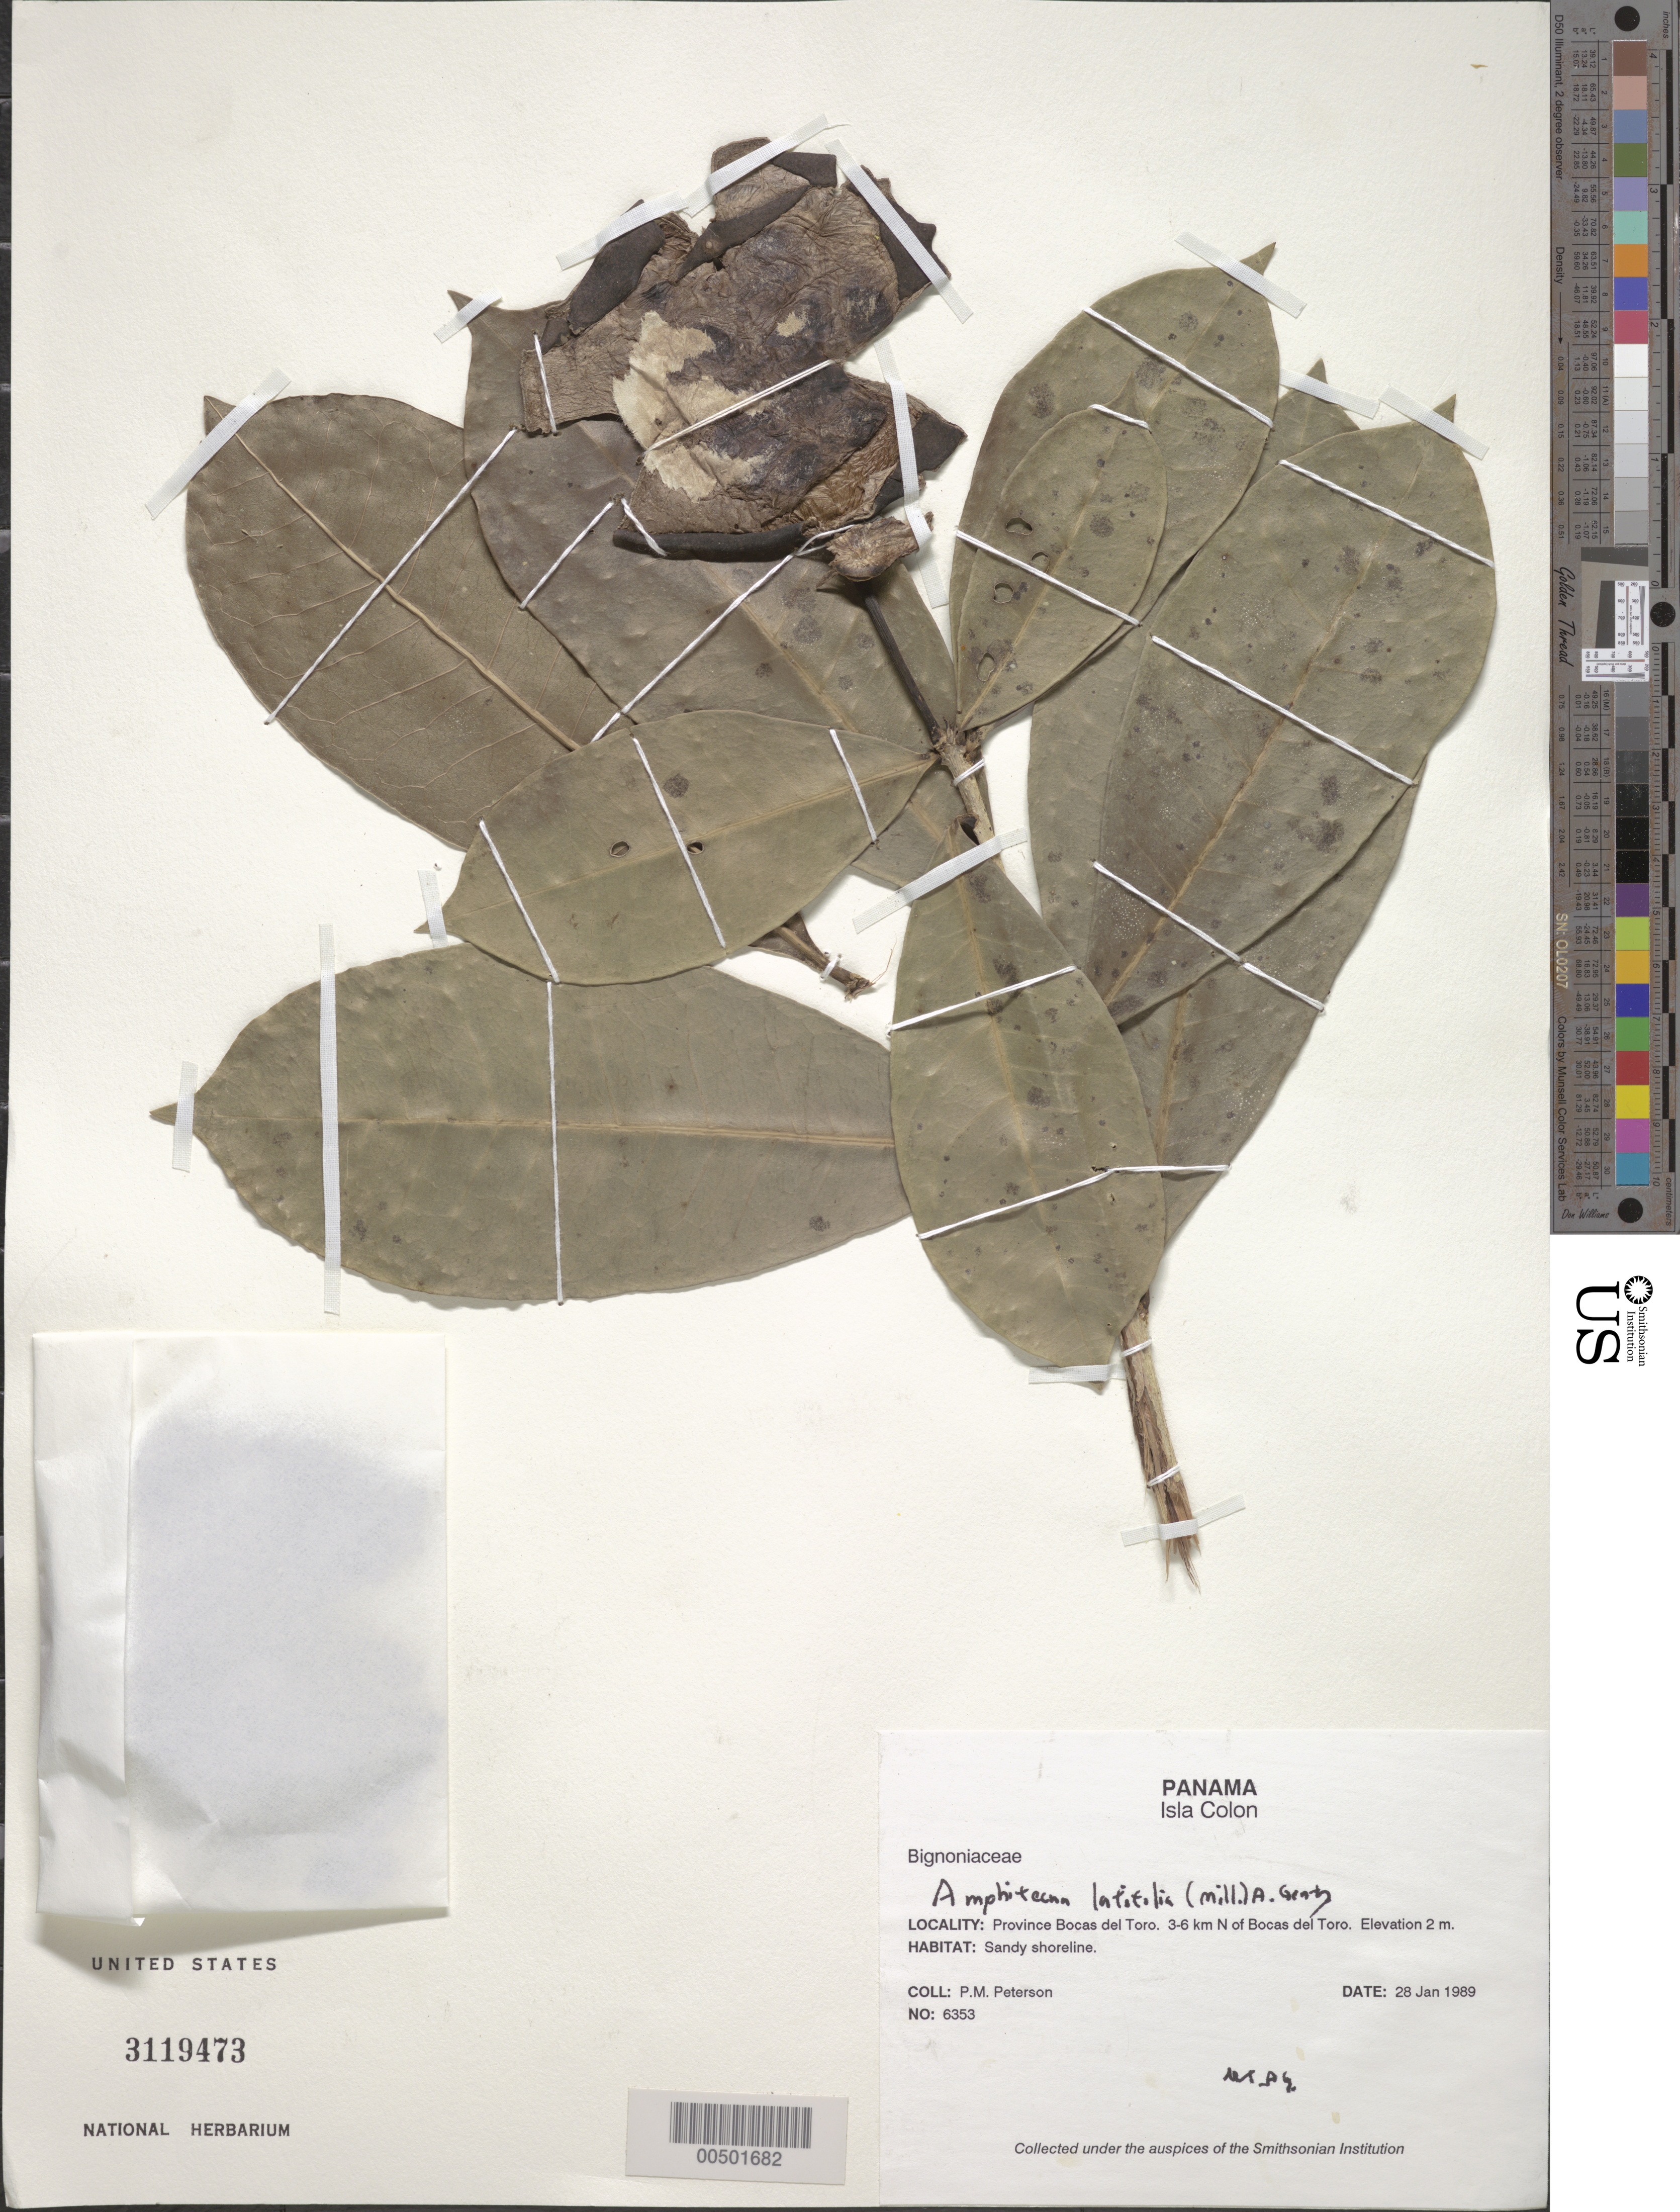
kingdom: Plantae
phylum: Tracheophyta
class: Magnoliopsida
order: Lamiales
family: Bignoniaceae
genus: Amphitecna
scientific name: Amphitecna latifolia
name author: (Mill.) A.H. Gentry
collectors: P. M. Peterson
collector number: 06353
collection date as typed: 28 Jan 1989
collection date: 1989-01-28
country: Panama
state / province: Bocas del Toro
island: Colón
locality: Isla Colon, 3-6 km N of Bocas del Toro.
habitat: Sandy shoreline.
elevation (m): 2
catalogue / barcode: US 3119473